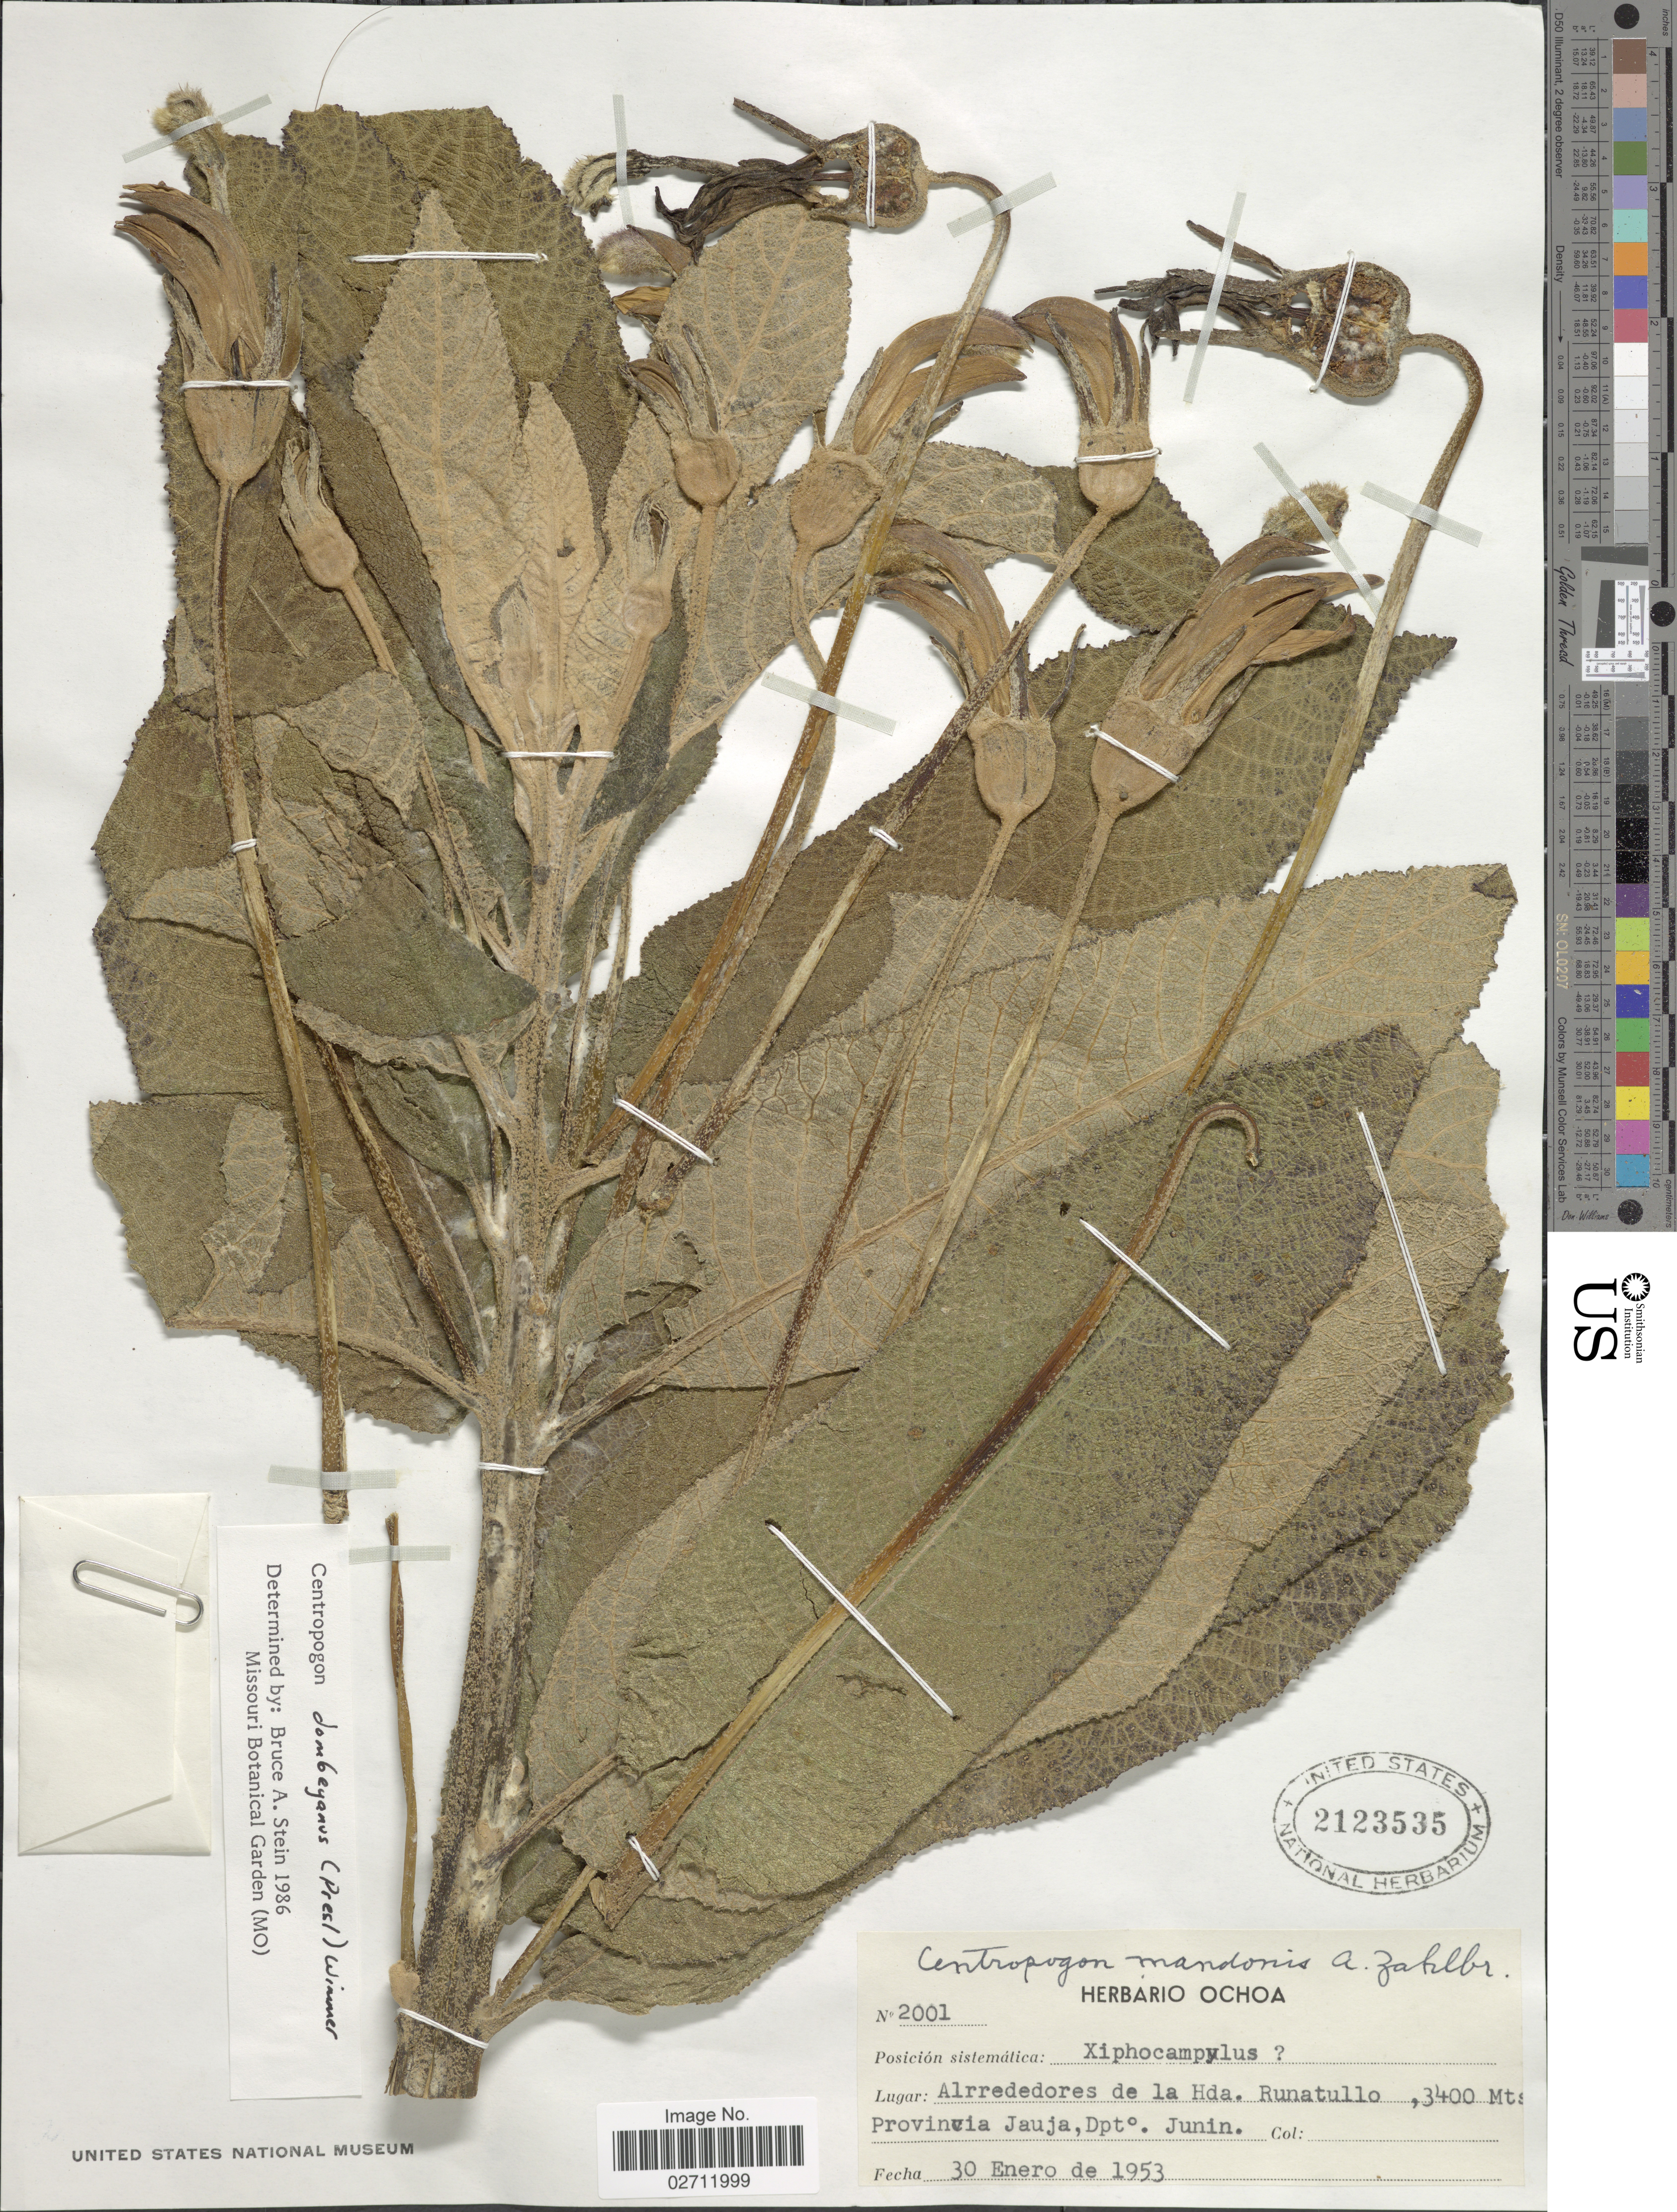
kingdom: Plantae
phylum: Tracheophyta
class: Magnoliopsida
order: Asterales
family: Campanulaceae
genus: Centropogon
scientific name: Centropogon dombeyanus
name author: (C. Presl) E. Wimm.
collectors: ex herb. Ochoa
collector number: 2001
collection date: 1953-01-30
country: Peru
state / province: Junín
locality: Alrrededores de la Hda. Runatullo, Provincia Jauja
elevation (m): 3400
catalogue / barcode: US 2123535